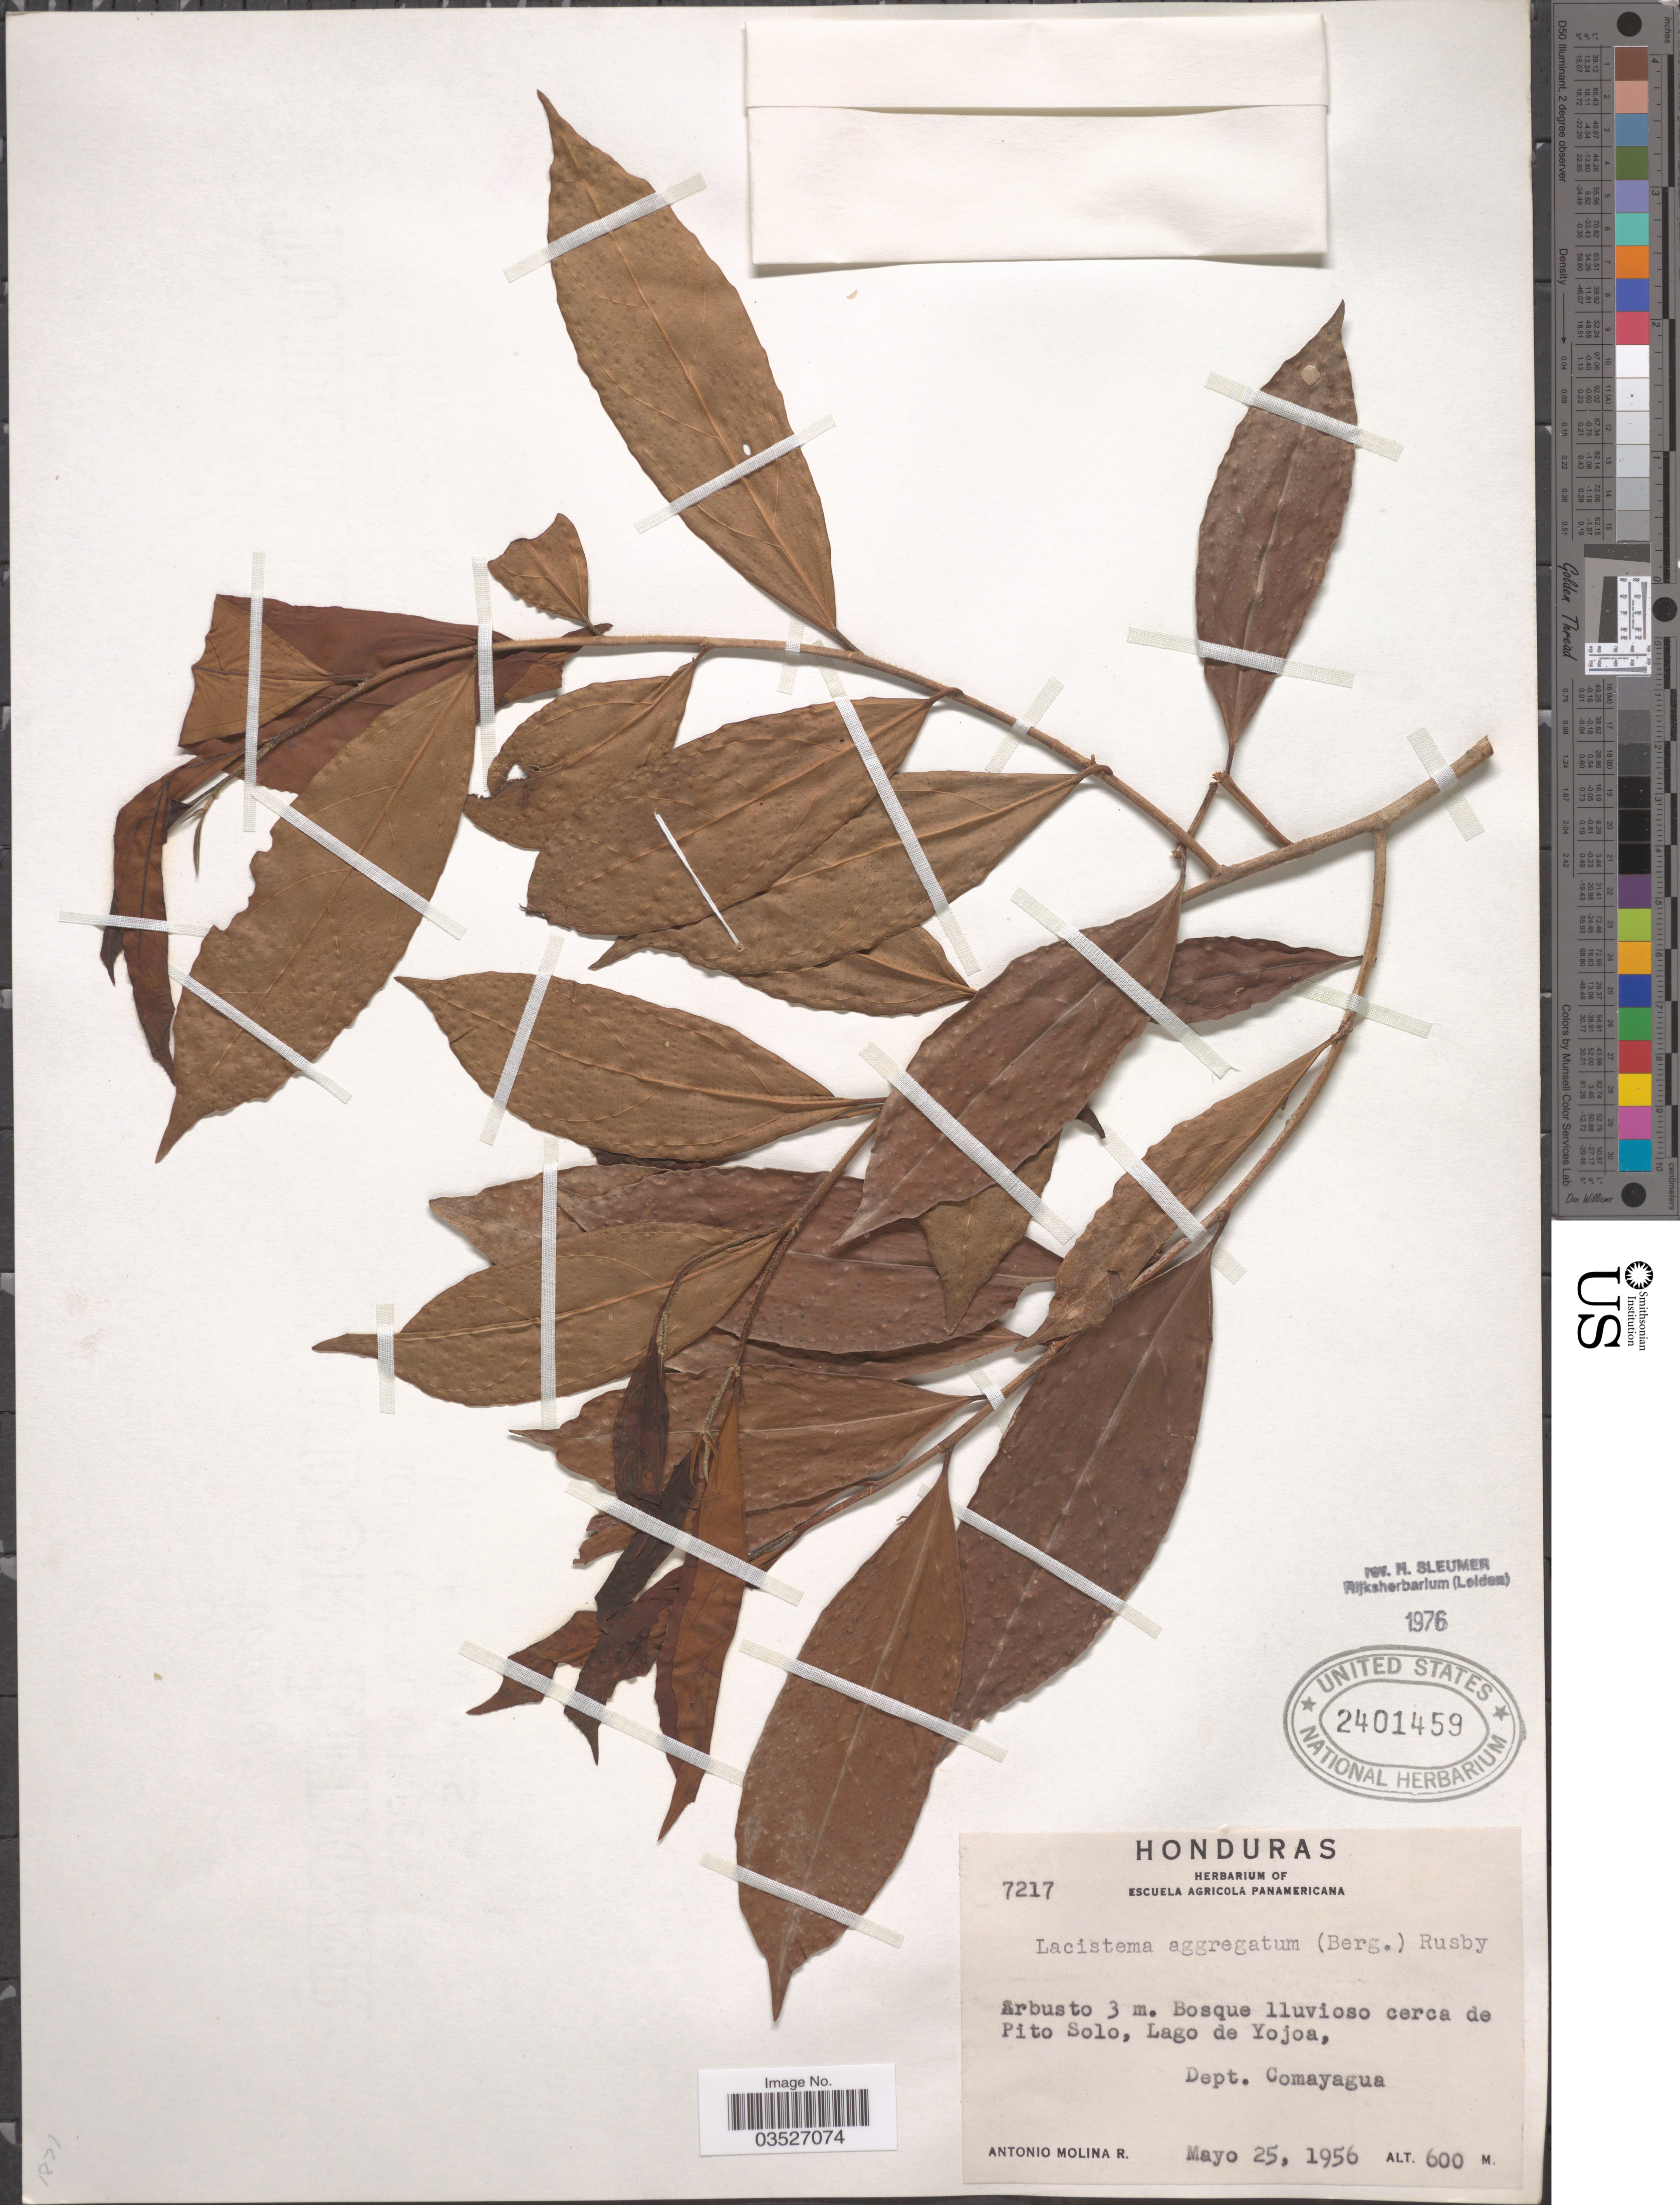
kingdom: Plantae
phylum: Tracheophyta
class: Magnoliopsida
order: Malpighiales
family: Lacistemataceae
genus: Lacistema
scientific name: Lacistema aggregatum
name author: (P.J. Bergius) Rusby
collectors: A. Molina R.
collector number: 7217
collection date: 1956-05-25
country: Honduras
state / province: Comayagua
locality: Bosque lluvioso cerca de Pito Solo, Lago de Yojoa, Dept. Comayagua.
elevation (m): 600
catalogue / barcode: US 2401459